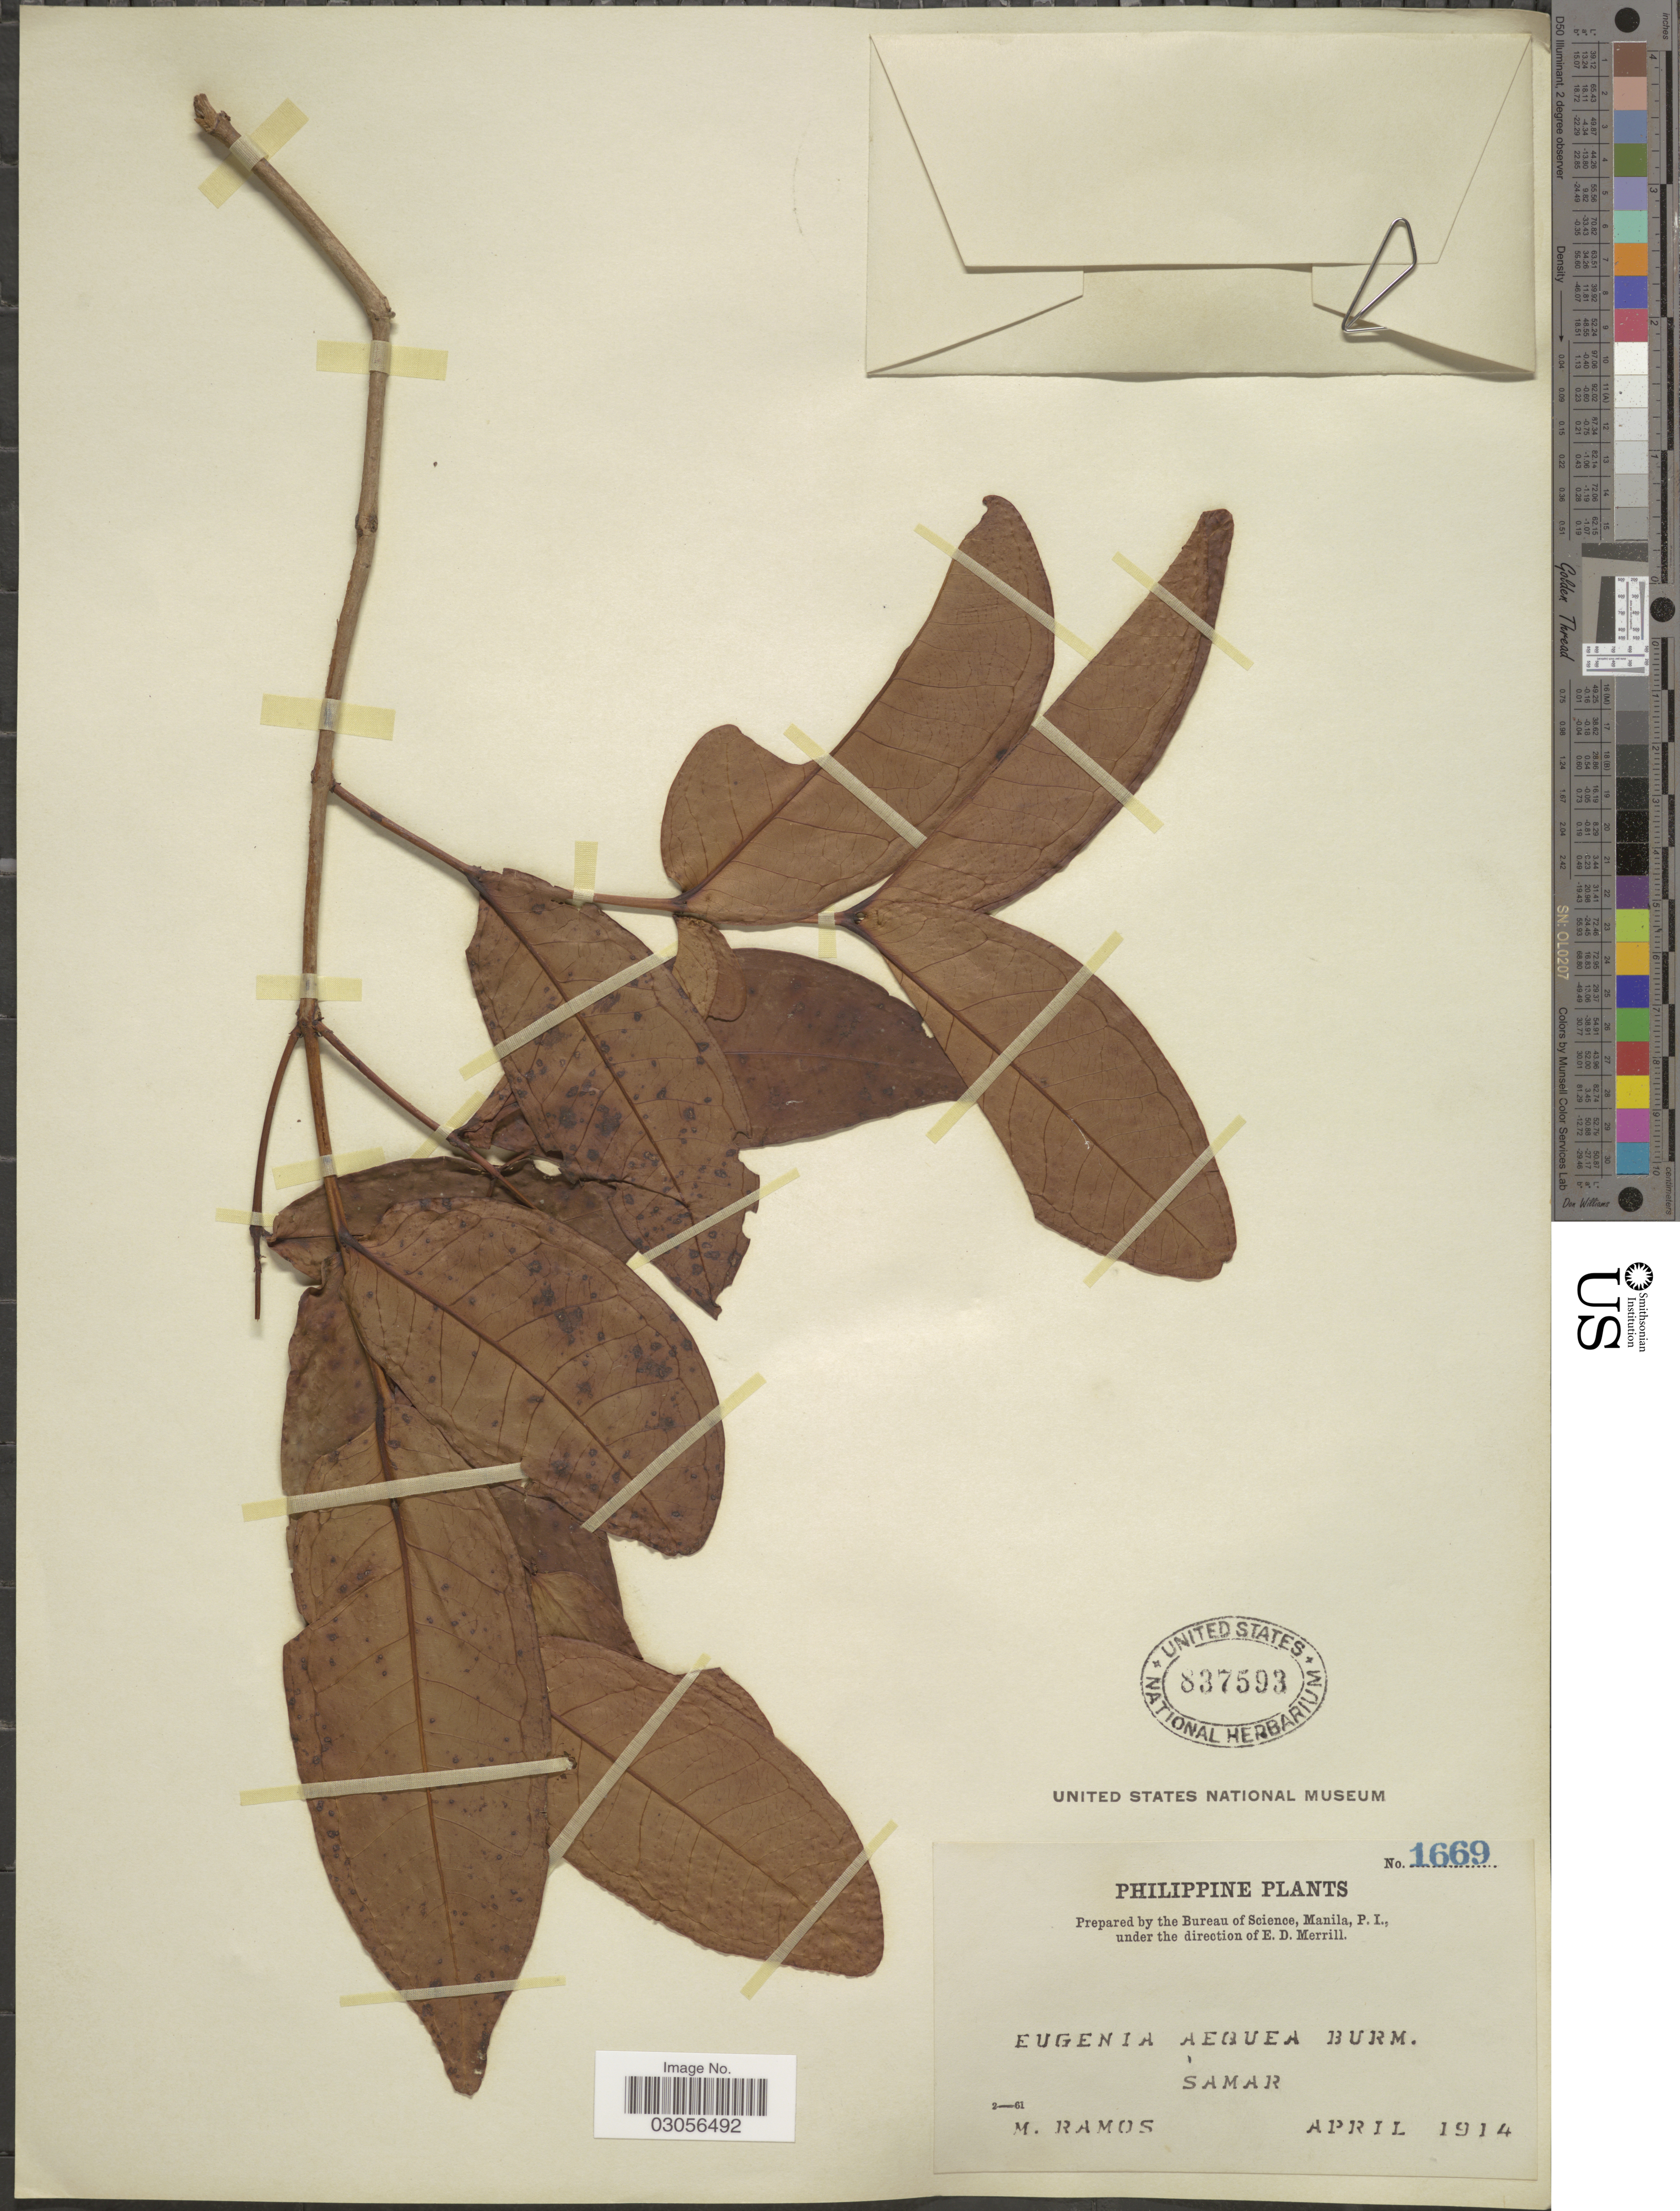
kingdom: Plantae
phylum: Tracheophyta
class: Magnoliopsida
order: Myrtales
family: Myrtaceae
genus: Syzygium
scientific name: Syzygium aqueum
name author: (Burm. f.) Altson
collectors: M. Ramos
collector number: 1669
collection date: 1914-04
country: Philippines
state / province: Eastern Visayas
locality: Samar.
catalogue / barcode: US 837593